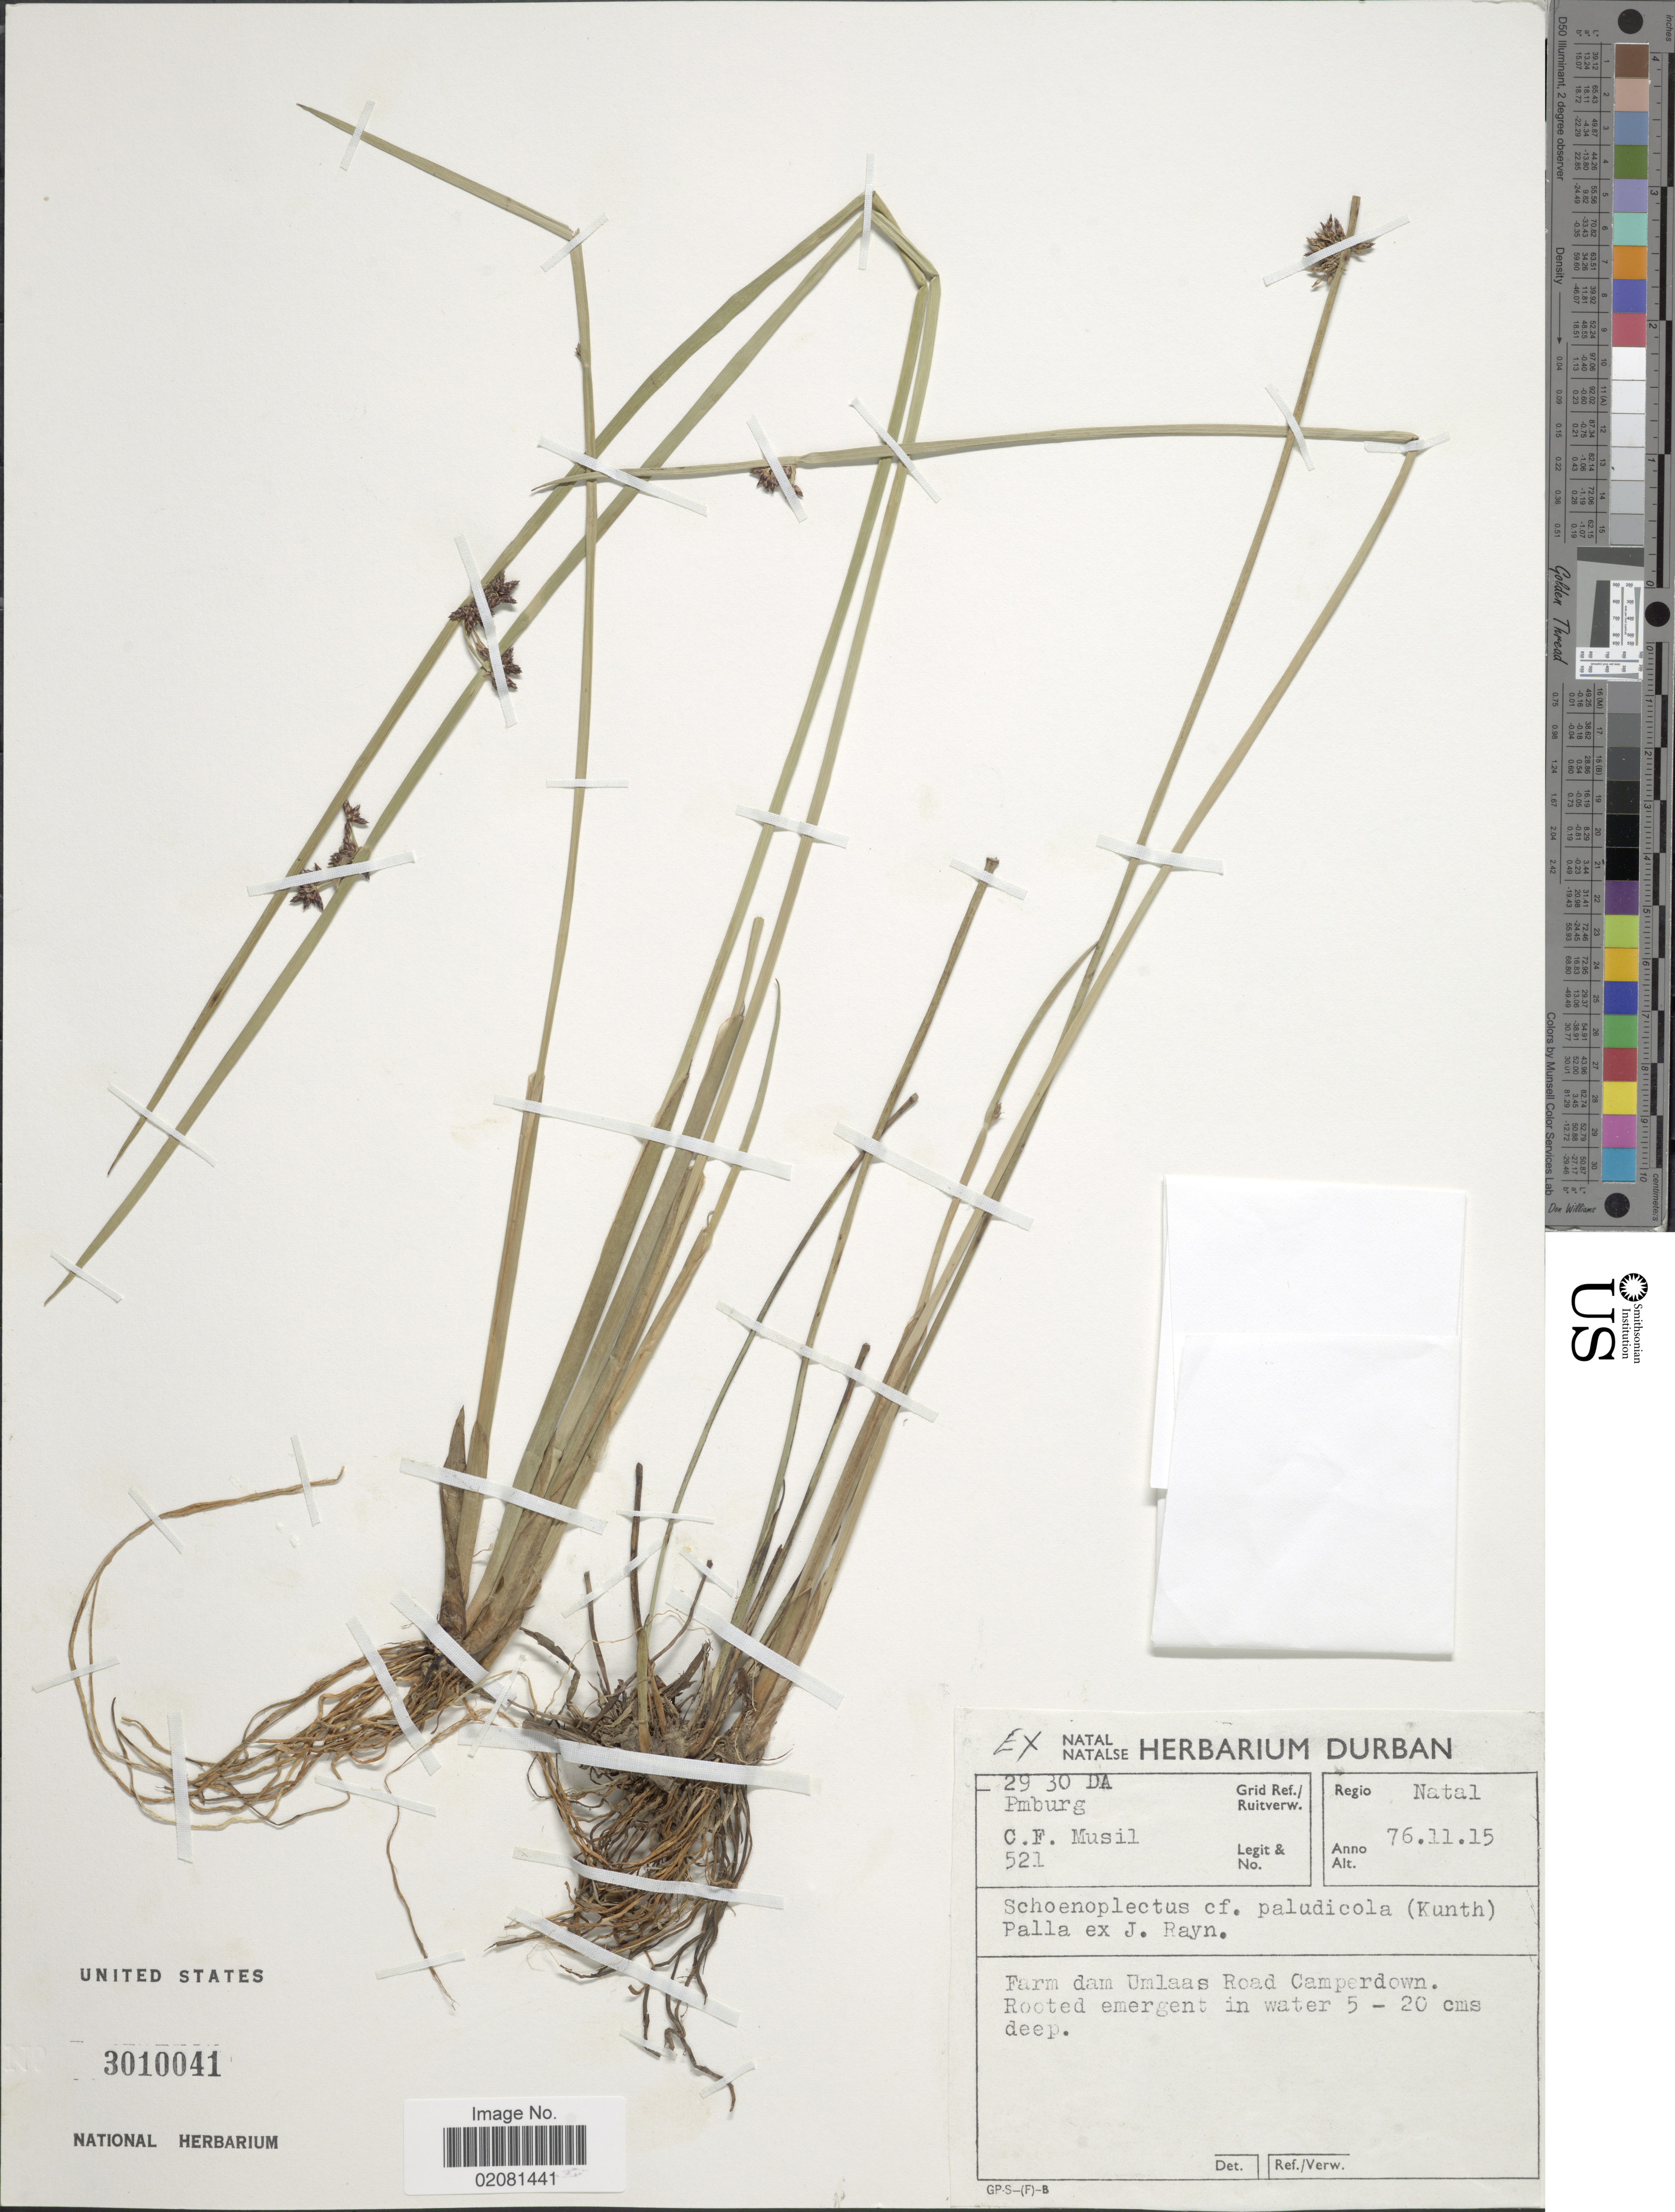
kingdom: Plantae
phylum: Tracheophyta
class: Liliopsida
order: Poales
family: Cyperaceae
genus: Schoenoplectus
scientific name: Schoenoplectus paludicola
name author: (Kunth) Palla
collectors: C. Musil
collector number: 521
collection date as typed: Transcribed d/m/y: 15/11/76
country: South Africa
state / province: KwaZulu-Natal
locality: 29 30 DA. Pmburg. Natal. Farm dam Umlaas Road Camperdown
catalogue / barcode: US 3010041